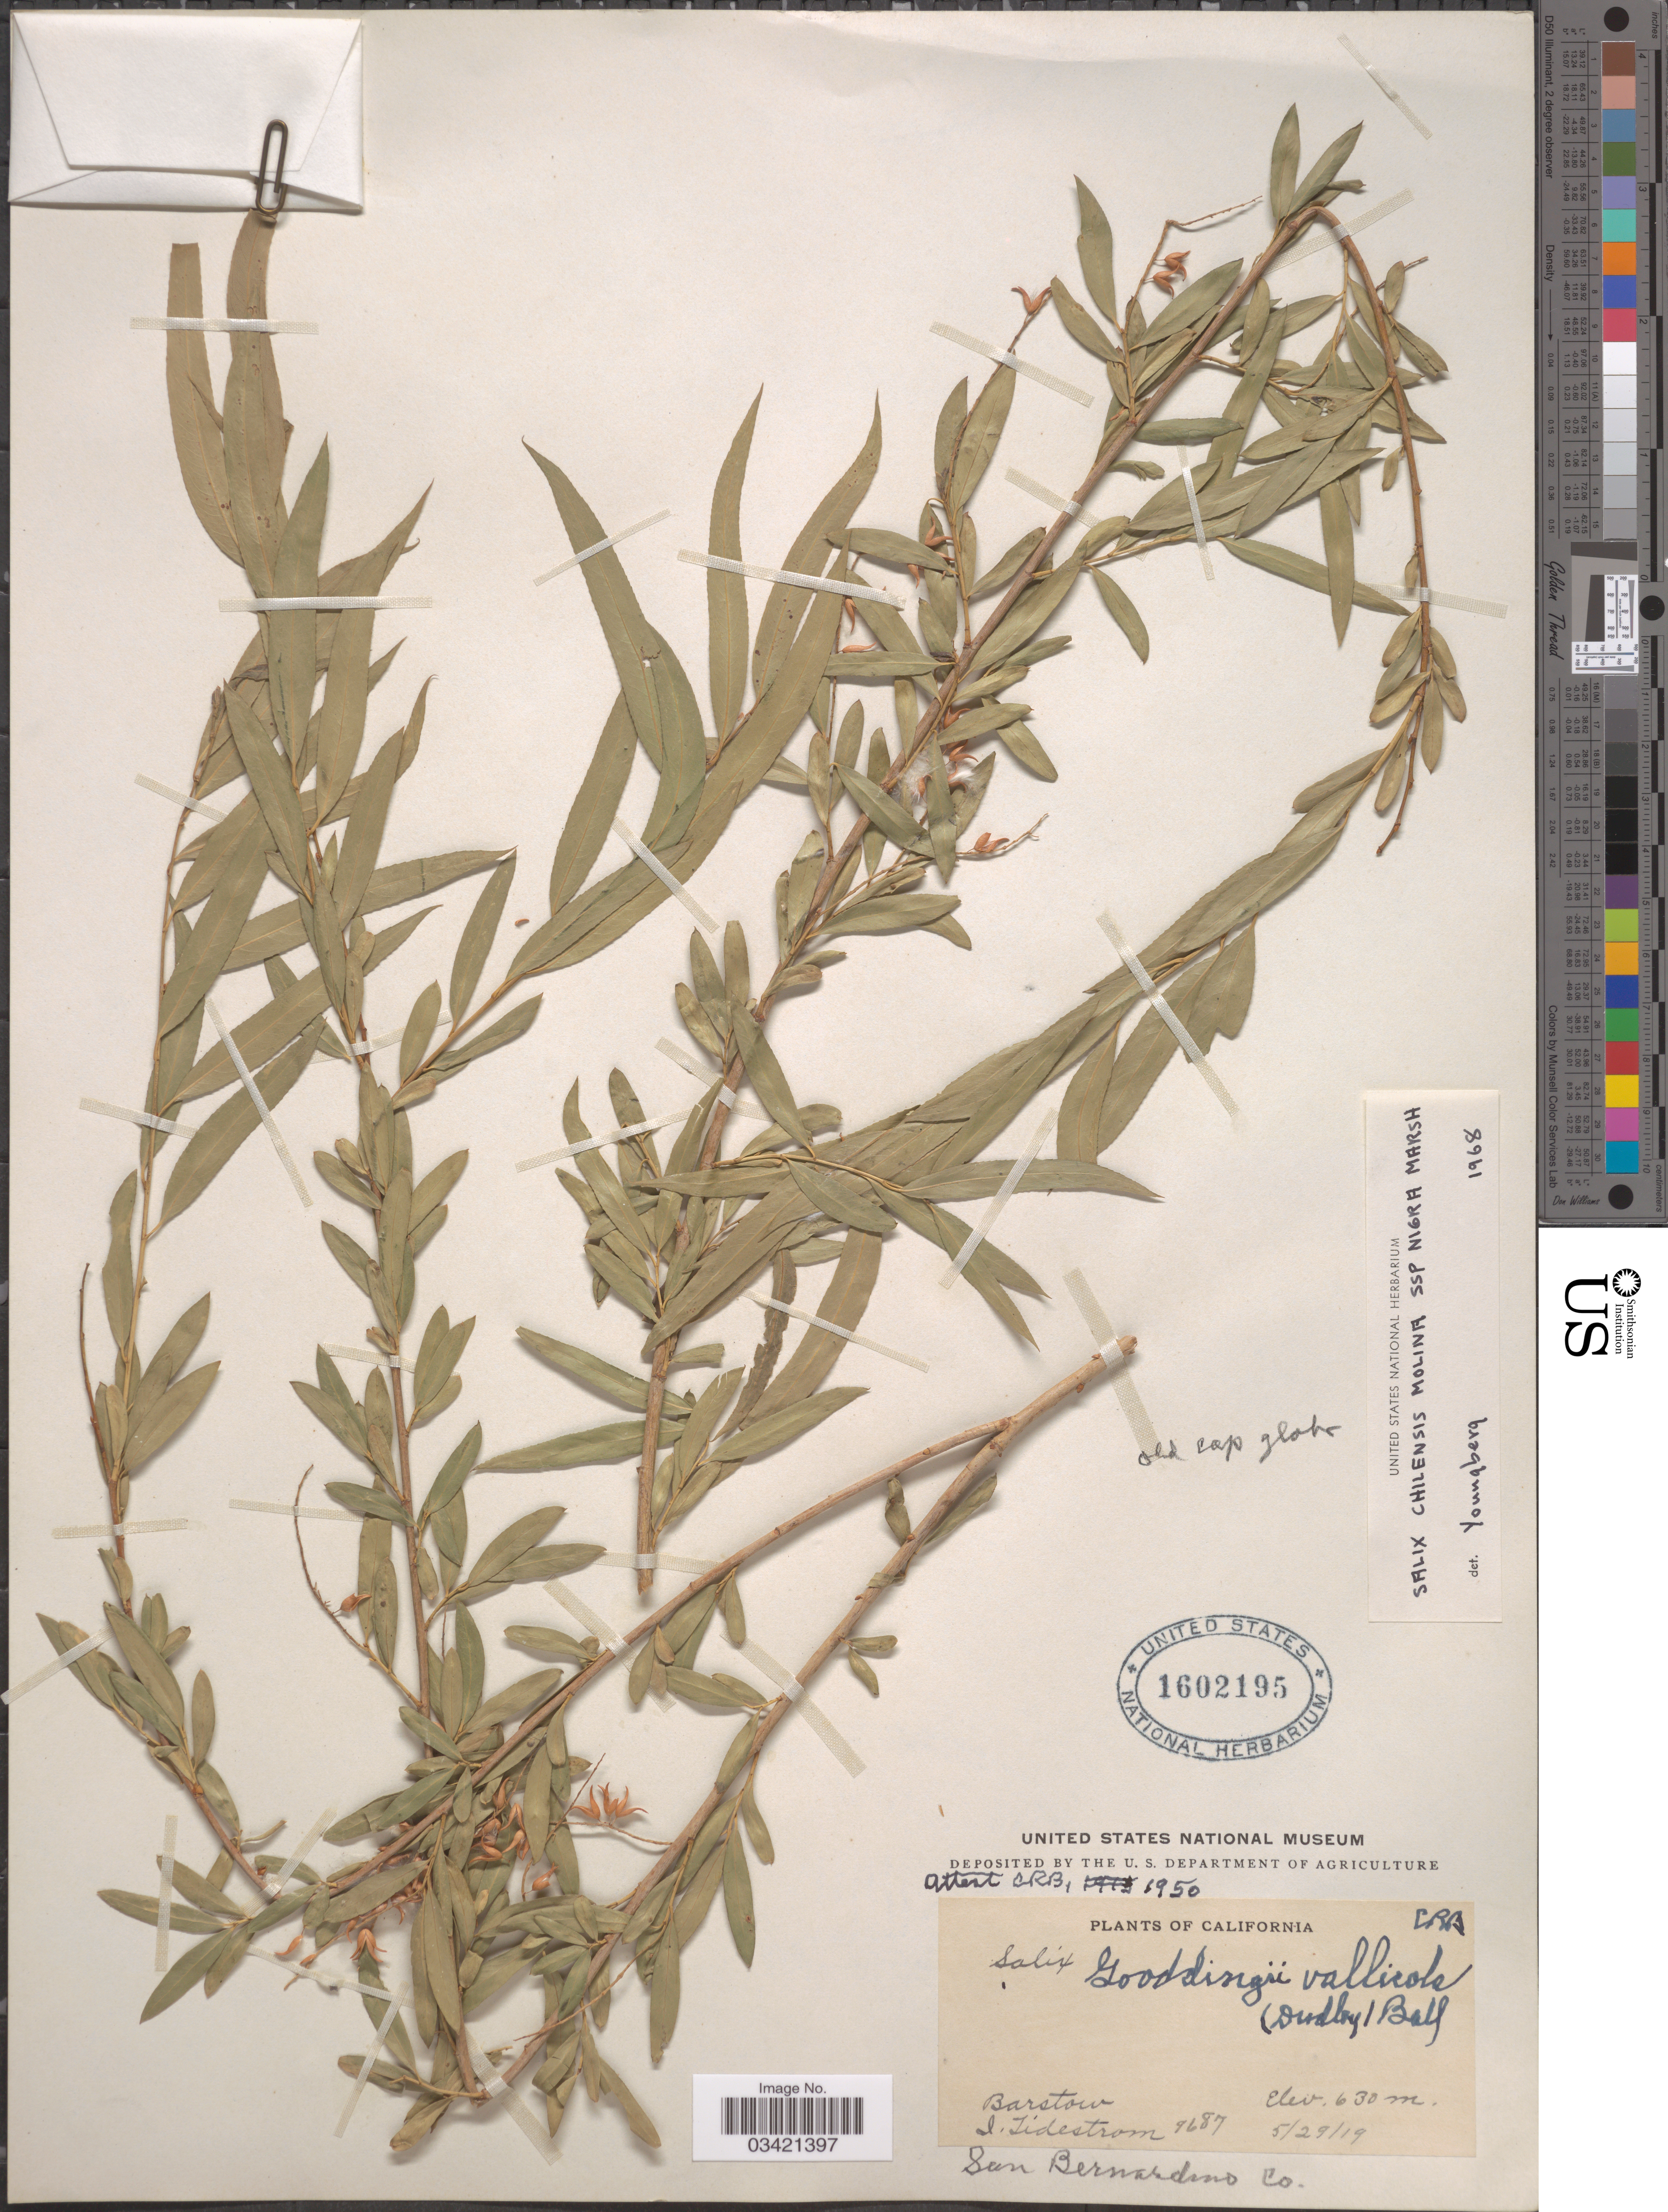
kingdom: Plantae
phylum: Tracheophyta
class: Magnoliopsida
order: Malpighiales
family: Salicaceae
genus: Salix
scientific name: Salix gooddingii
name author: C.R. Ball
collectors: I. F. Tidestrom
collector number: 9687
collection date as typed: Transcribed d/m/y: 29/5/19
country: United States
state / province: California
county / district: San Bernardino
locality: Barstow. San Bernardino Co.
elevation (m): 630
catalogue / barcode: US 1602195